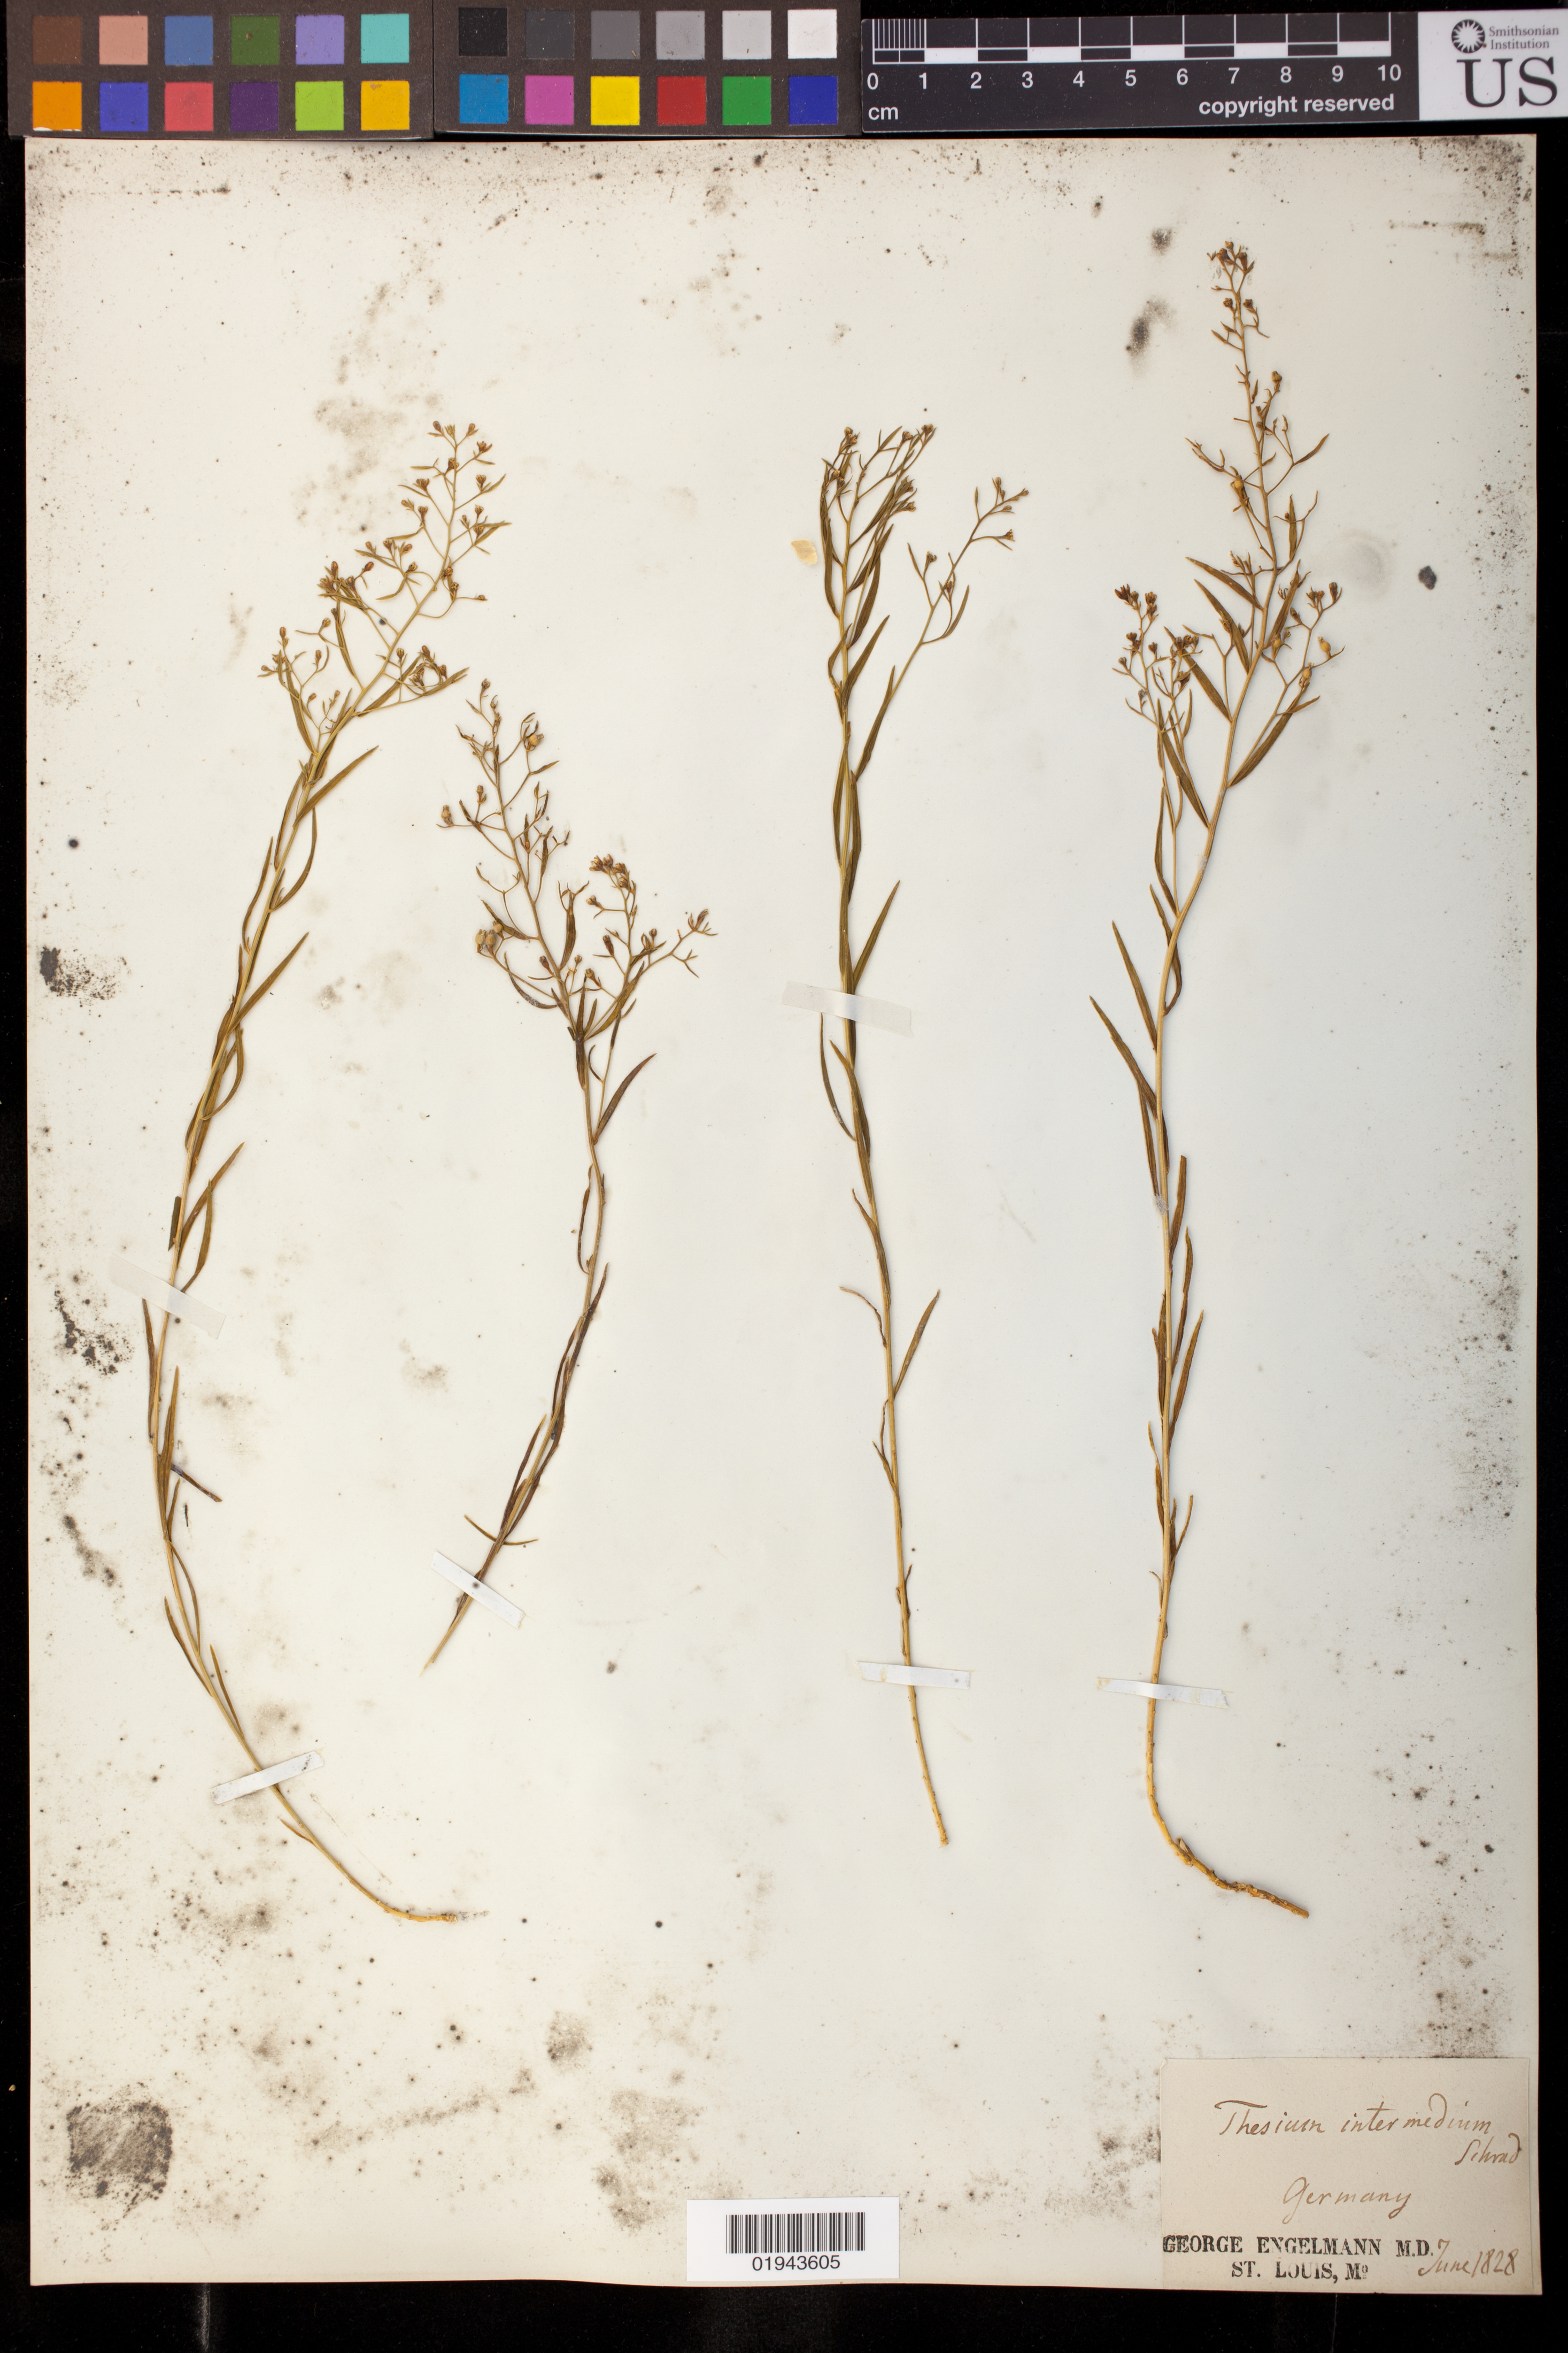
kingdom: Plantae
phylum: Tracheophyta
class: Magnoliopsida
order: Santalales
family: Thesiaceae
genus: Thesium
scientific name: Thesium intermedium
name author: Schrad.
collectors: G. Engelmann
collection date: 1828-06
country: Germany